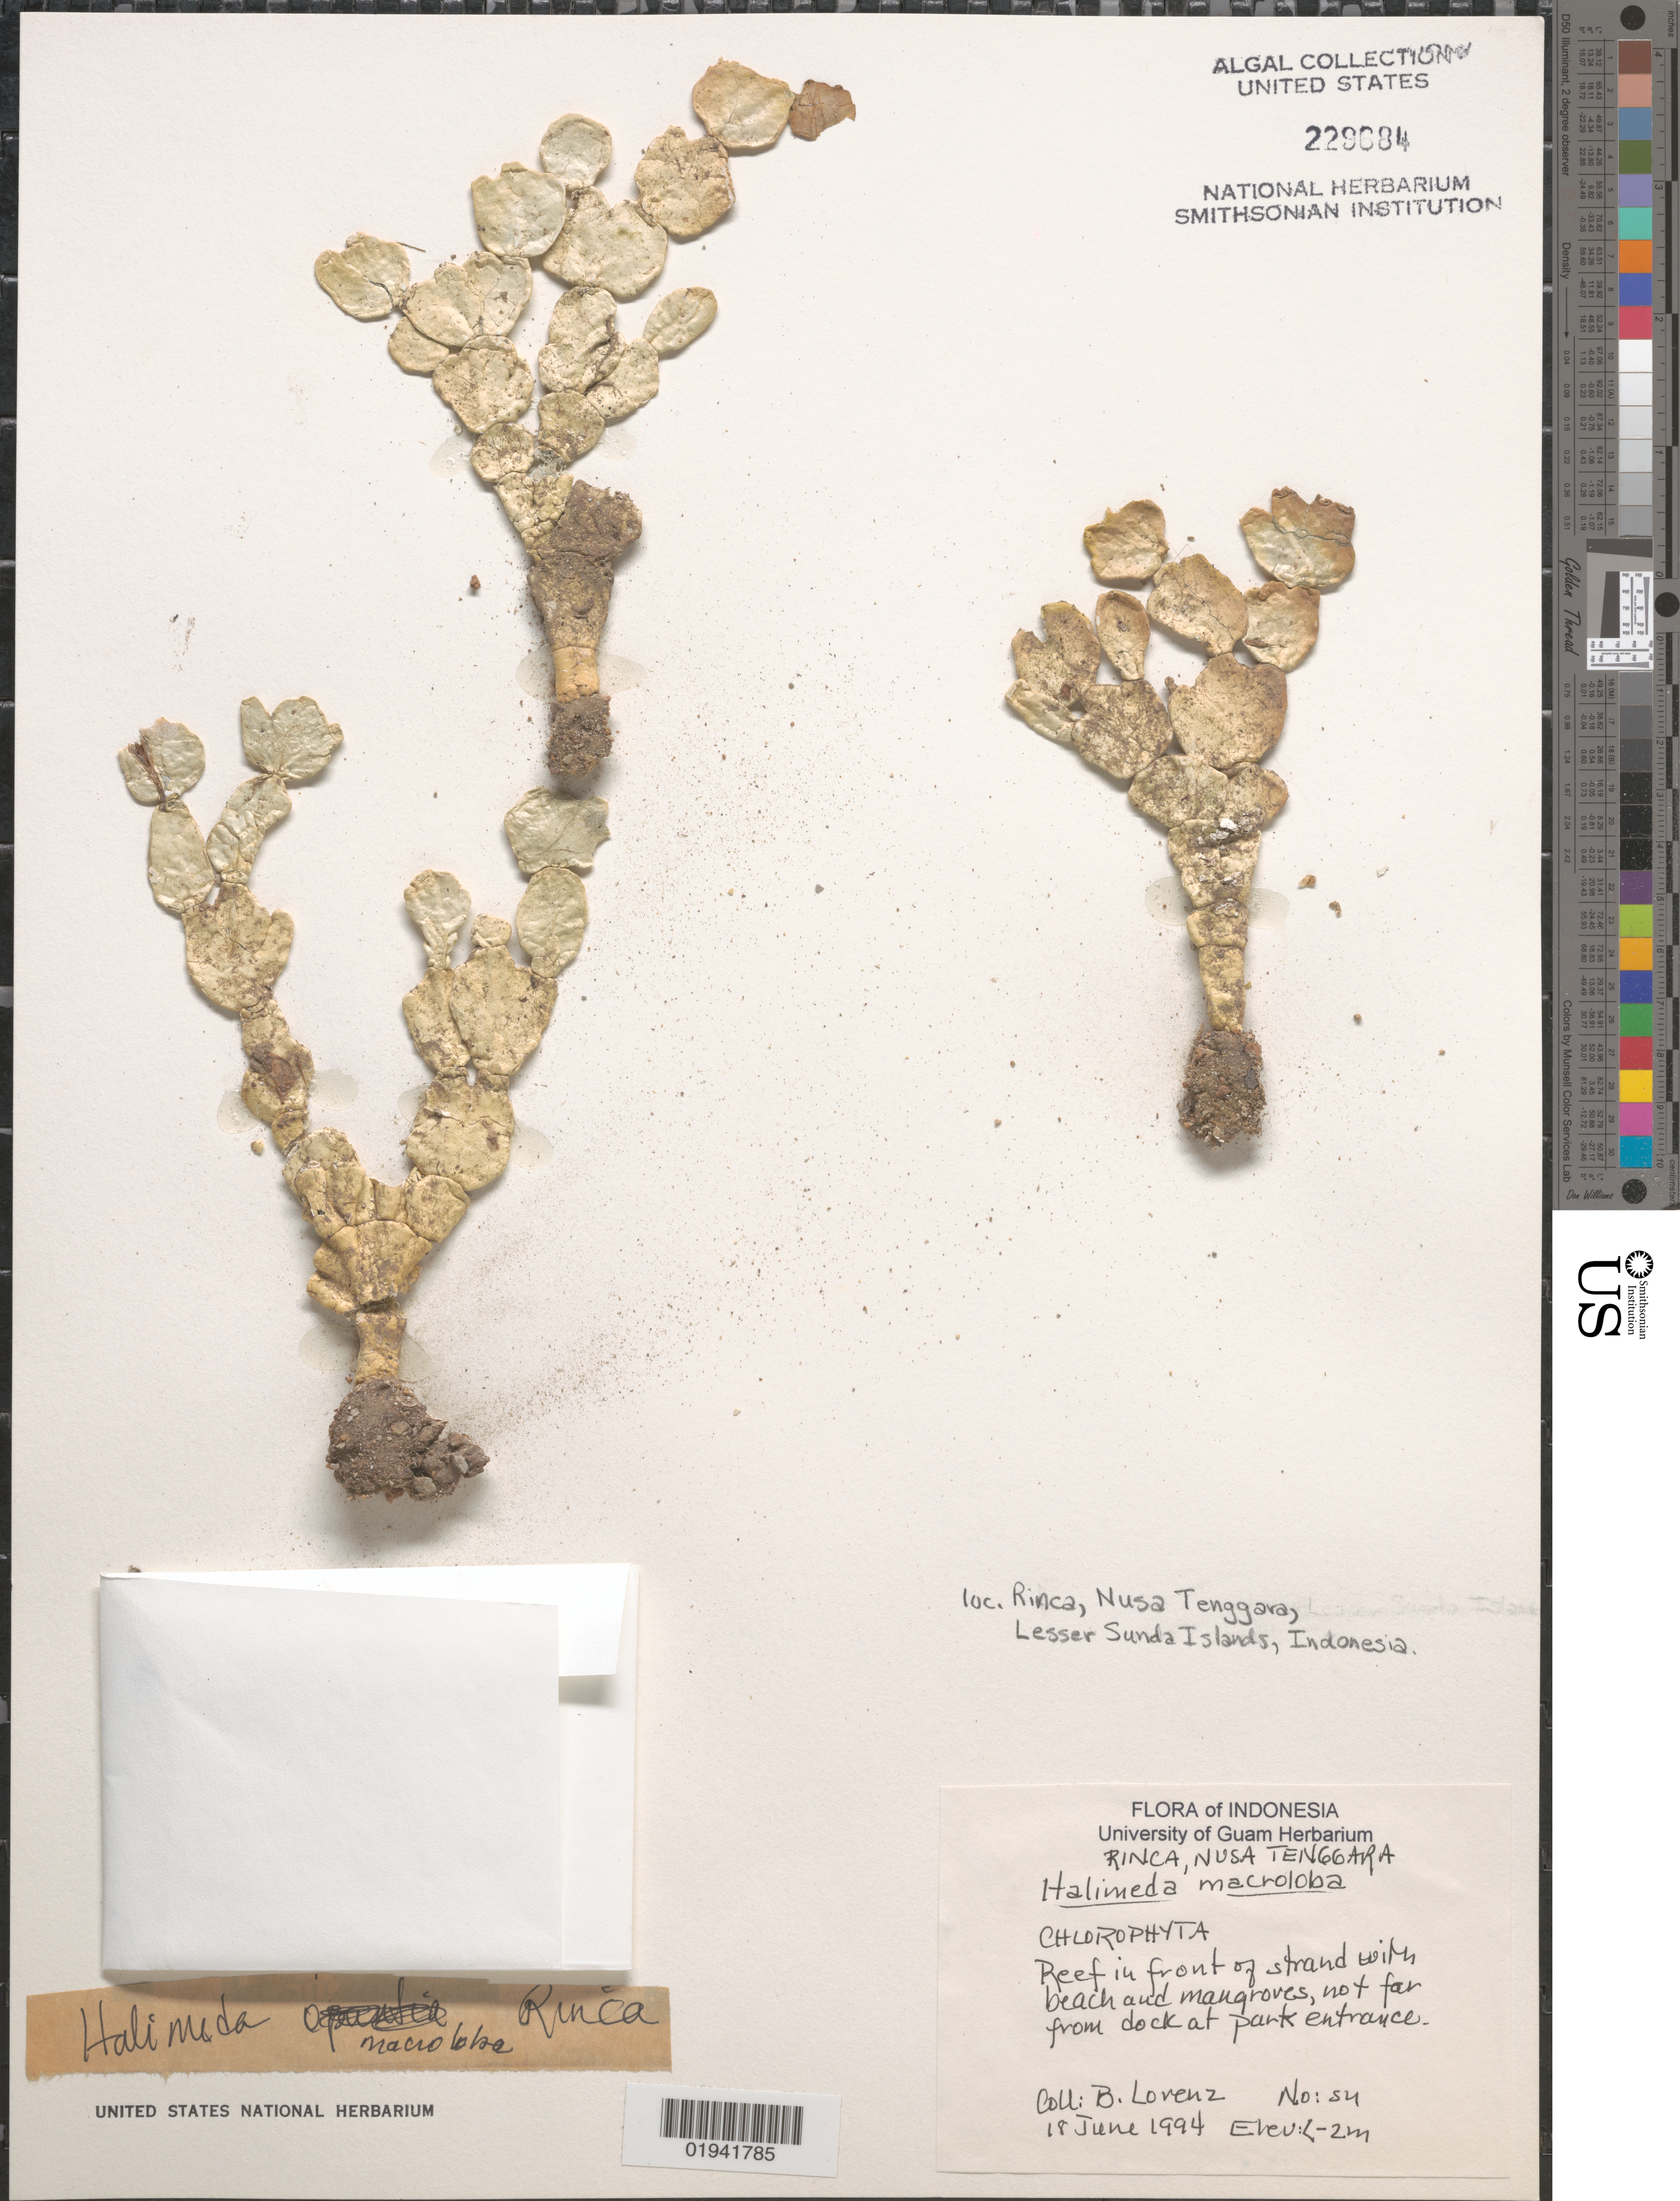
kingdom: Plantae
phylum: Chlorophyta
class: Ulvophyceae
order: Bryopsidales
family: Halimedaceae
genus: Halimeda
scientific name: Halimeda macroloba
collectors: B. Lorenz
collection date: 1994-06-18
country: Indonesia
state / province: Nusa Tenggara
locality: Rinca, Lesser Sunda Islands.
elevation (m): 2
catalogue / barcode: US 229684